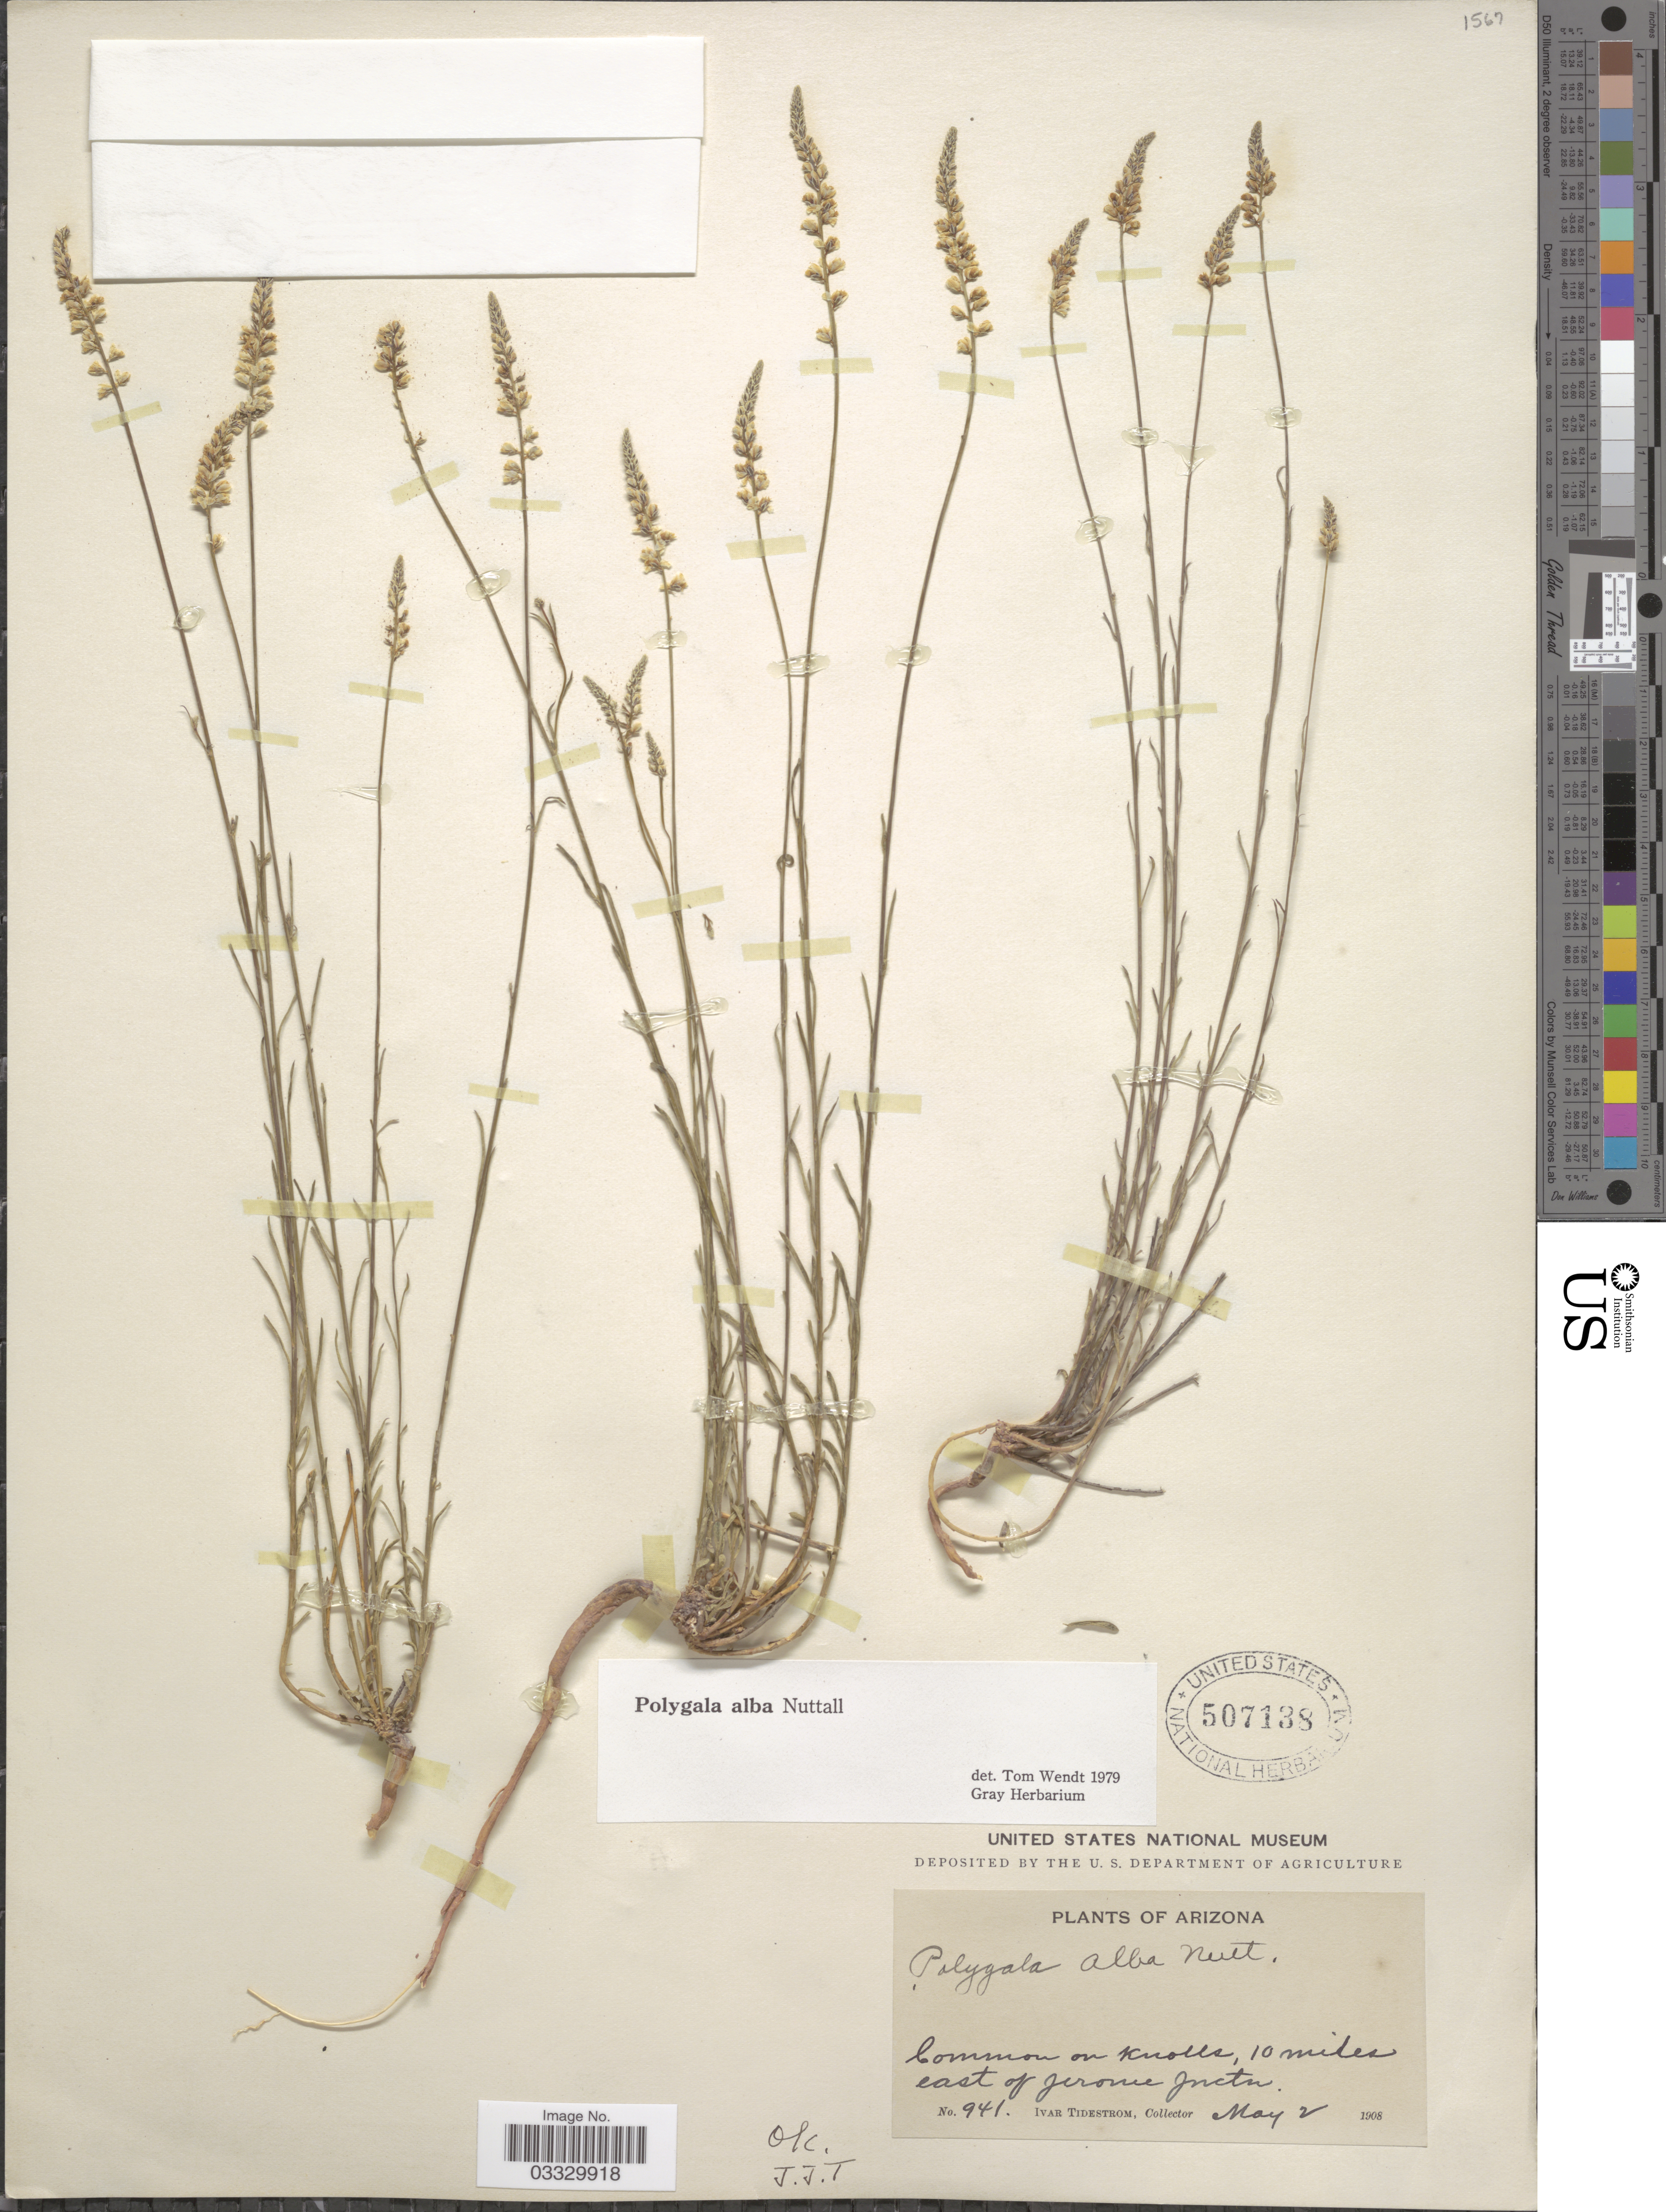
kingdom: Plantae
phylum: Tracheophyta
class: Magnoliopsida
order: Fabales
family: Polygalaceae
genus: Polygala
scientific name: Polygala alba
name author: Nutt.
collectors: I. F. Tidestrom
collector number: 941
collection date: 1908-05-02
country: United States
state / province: Arizona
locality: Common on Knolls, 10 miles east of Jerome Jnctn.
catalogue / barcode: US 507138